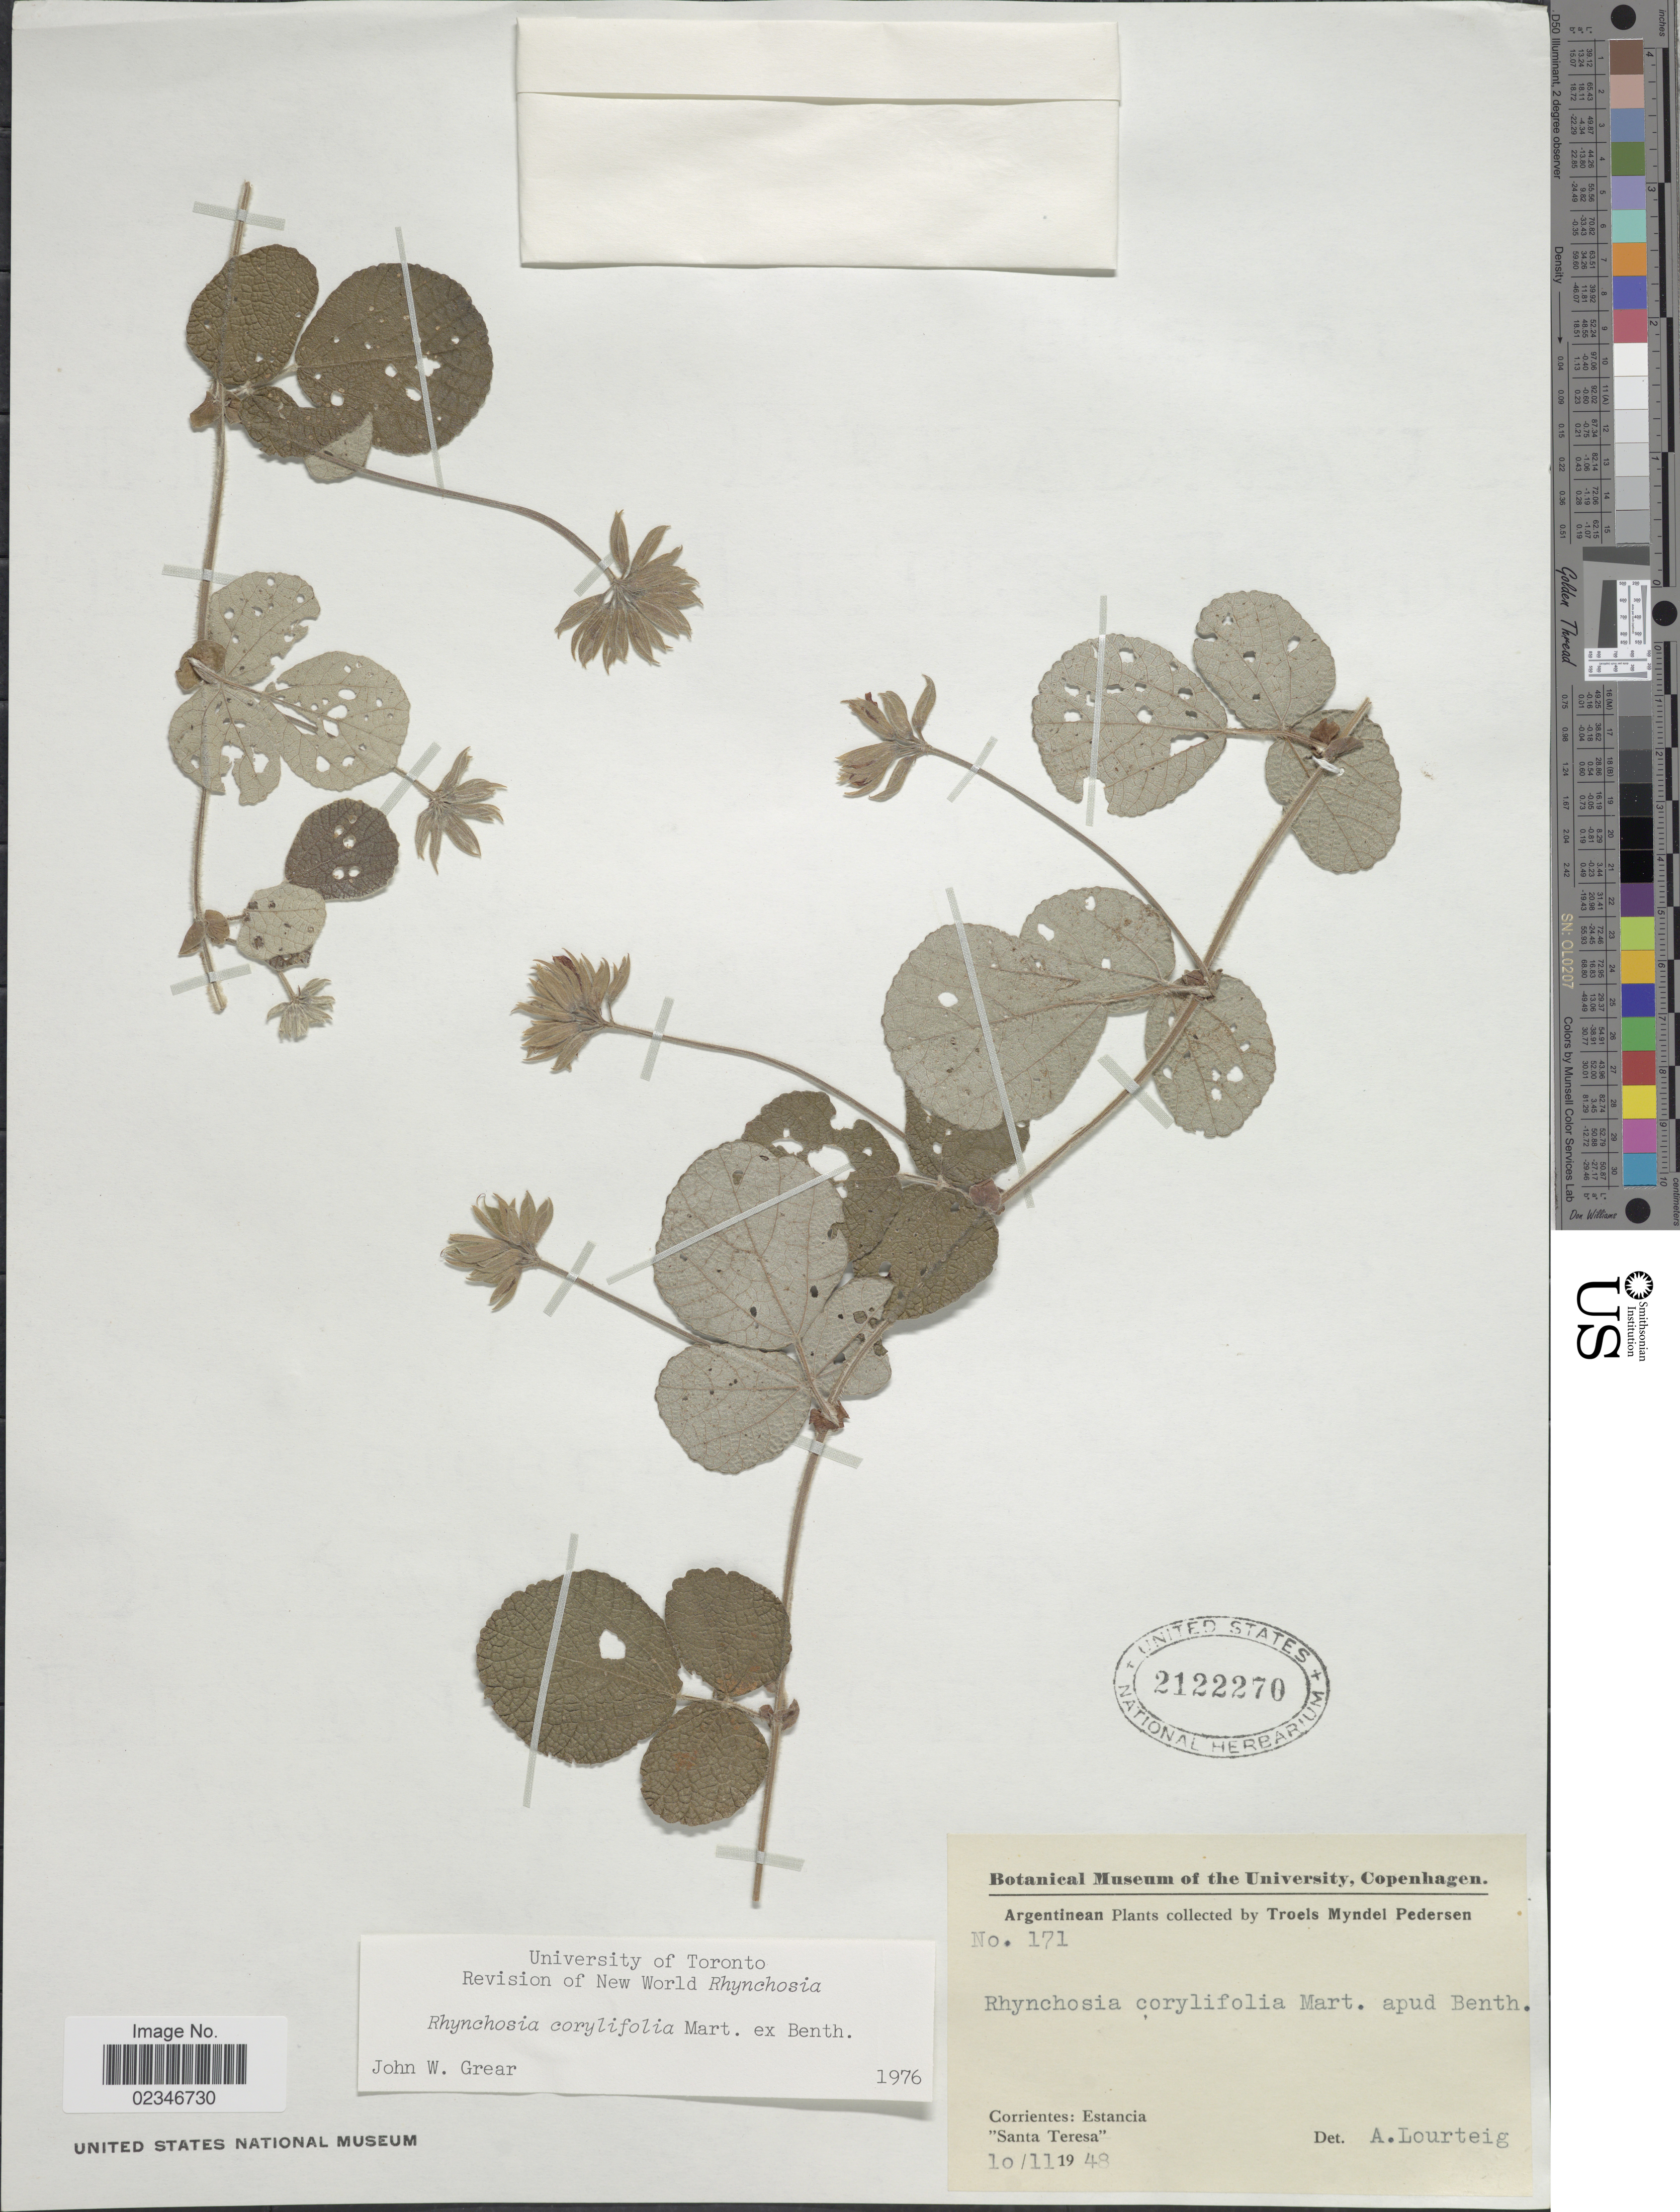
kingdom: Plantae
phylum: Tracheophyta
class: Magnoliopsida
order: Fabales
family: Fabaceae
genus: Rhynchosia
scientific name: Rhynchosia corylifolia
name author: Mart. ex Benth.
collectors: T. Pederson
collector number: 171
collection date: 1948-11-10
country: Argentina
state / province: Corrientes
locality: Corrientes, Estancia Santa Teresa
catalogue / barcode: US 2122270